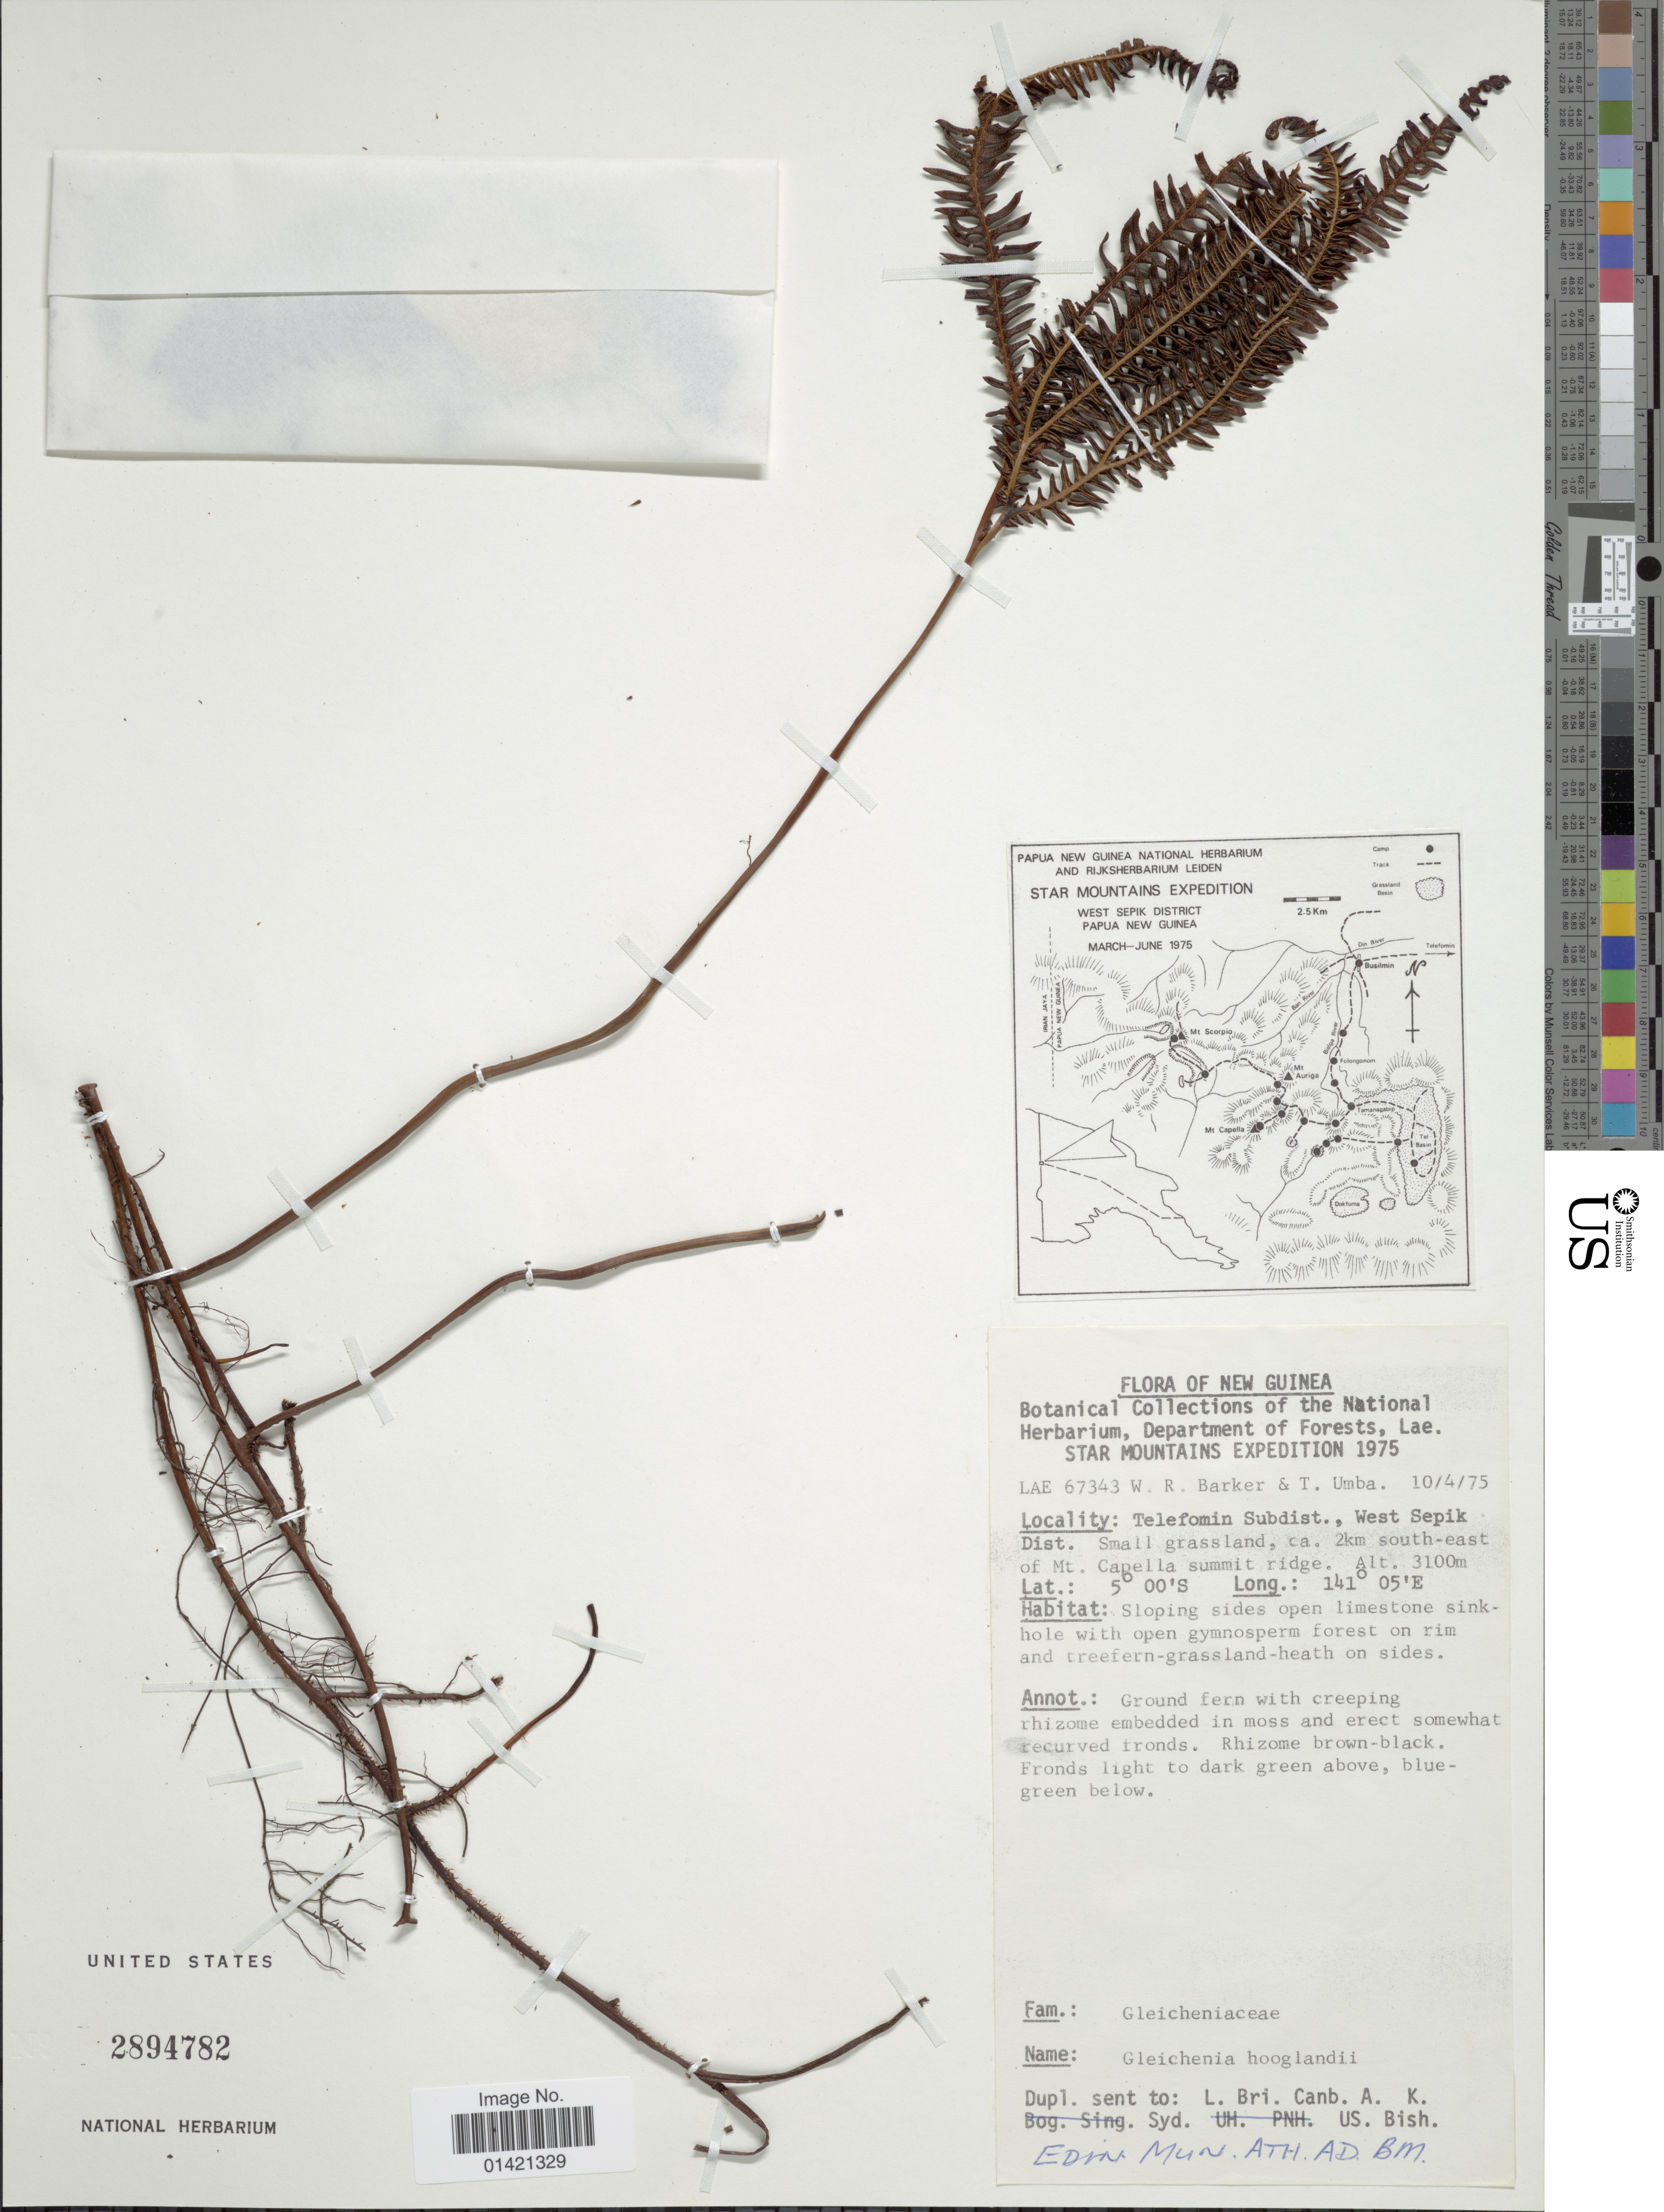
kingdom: Plantae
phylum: Tracheophyta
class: Polypodiopsida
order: Gleicheniales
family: Gleicheniaceae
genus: Gleichenia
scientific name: Gleichenia hooglandii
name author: Holttum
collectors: W. R. Barker & T. Umba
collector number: LAE 67343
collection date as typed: Transcribed d/m/y: 10/4/75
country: Papua New Guinea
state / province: Sandaun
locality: Star Mountains. West Sepik. Telefomin Subdist. small grassland, ca. 2 km south-east of Mt. Capella summit ridge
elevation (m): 3100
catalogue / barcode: US 2894782